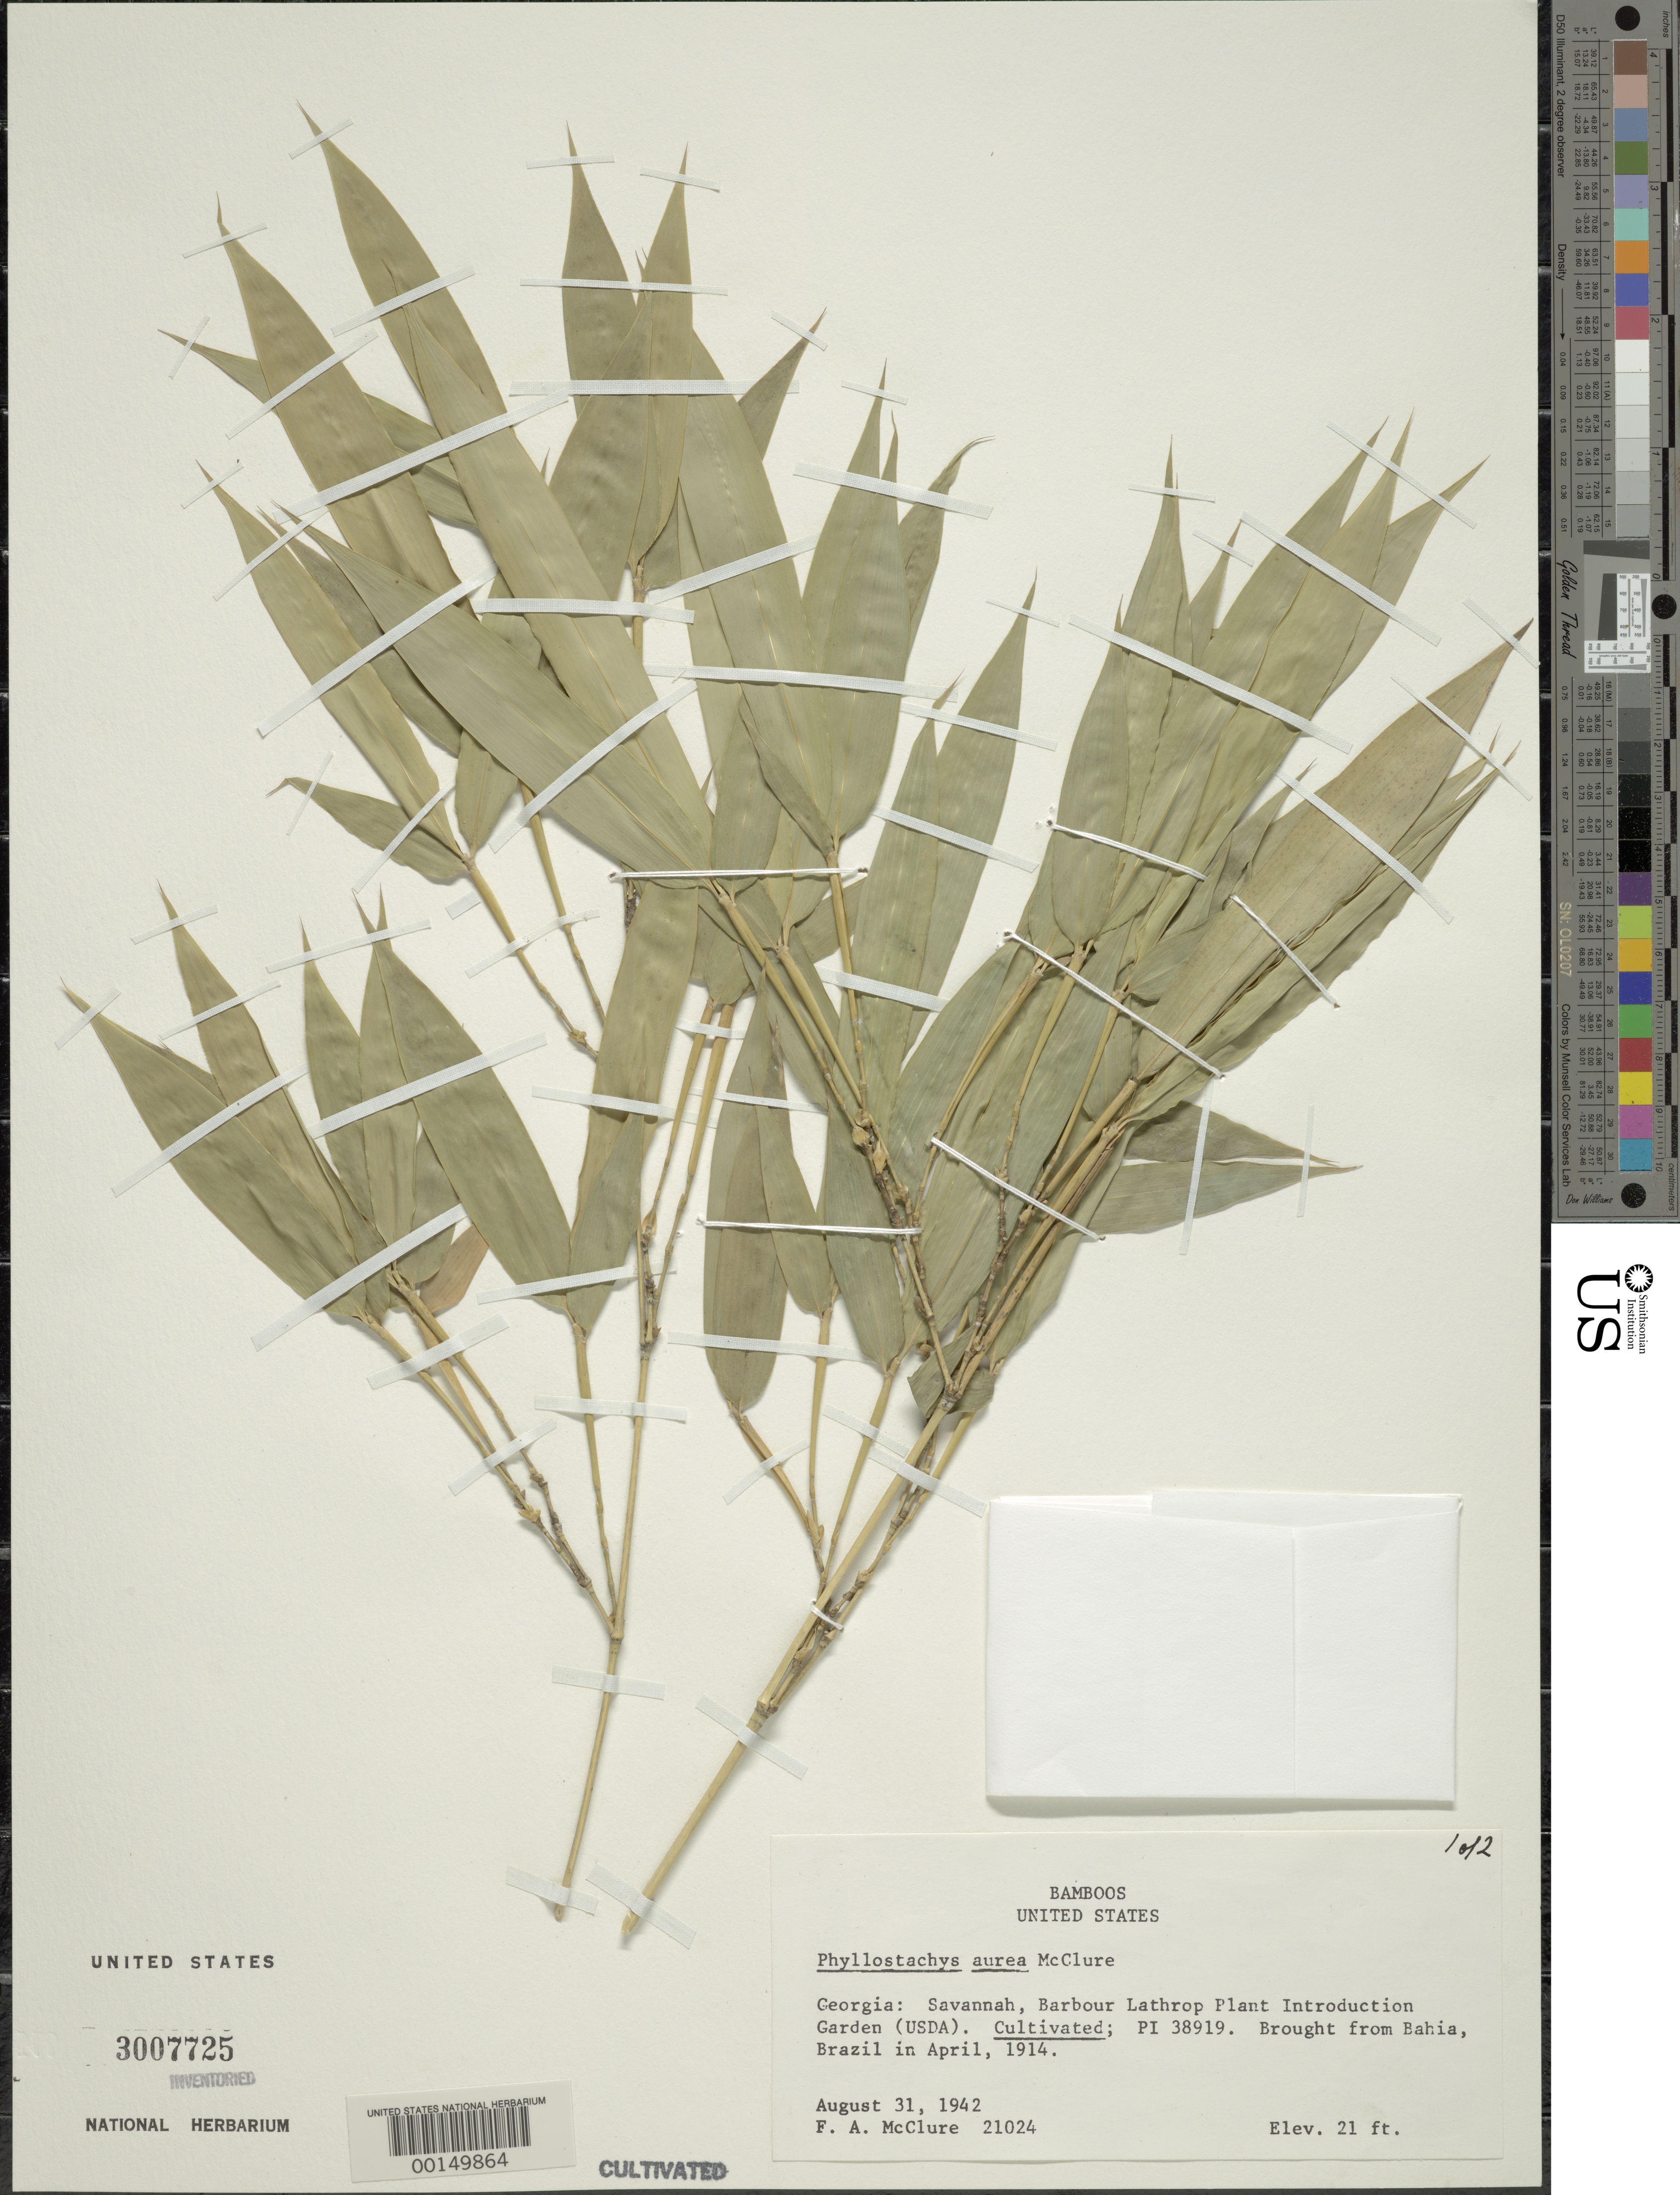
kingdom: Plantae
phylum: Tracheophyta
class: Liliopsida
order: Poales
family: Poaceae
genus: Phyllostachys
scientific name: Phyllostachys aurea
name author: Rivière & C. Rivière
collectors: F. A. McClure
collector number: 21024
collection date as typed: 31 Aug 1942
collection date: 1942-08-31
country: United States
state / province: Georgia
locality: Savannah, barbour lathrop plant intro, garden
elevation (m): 6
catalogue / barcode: US 3007725